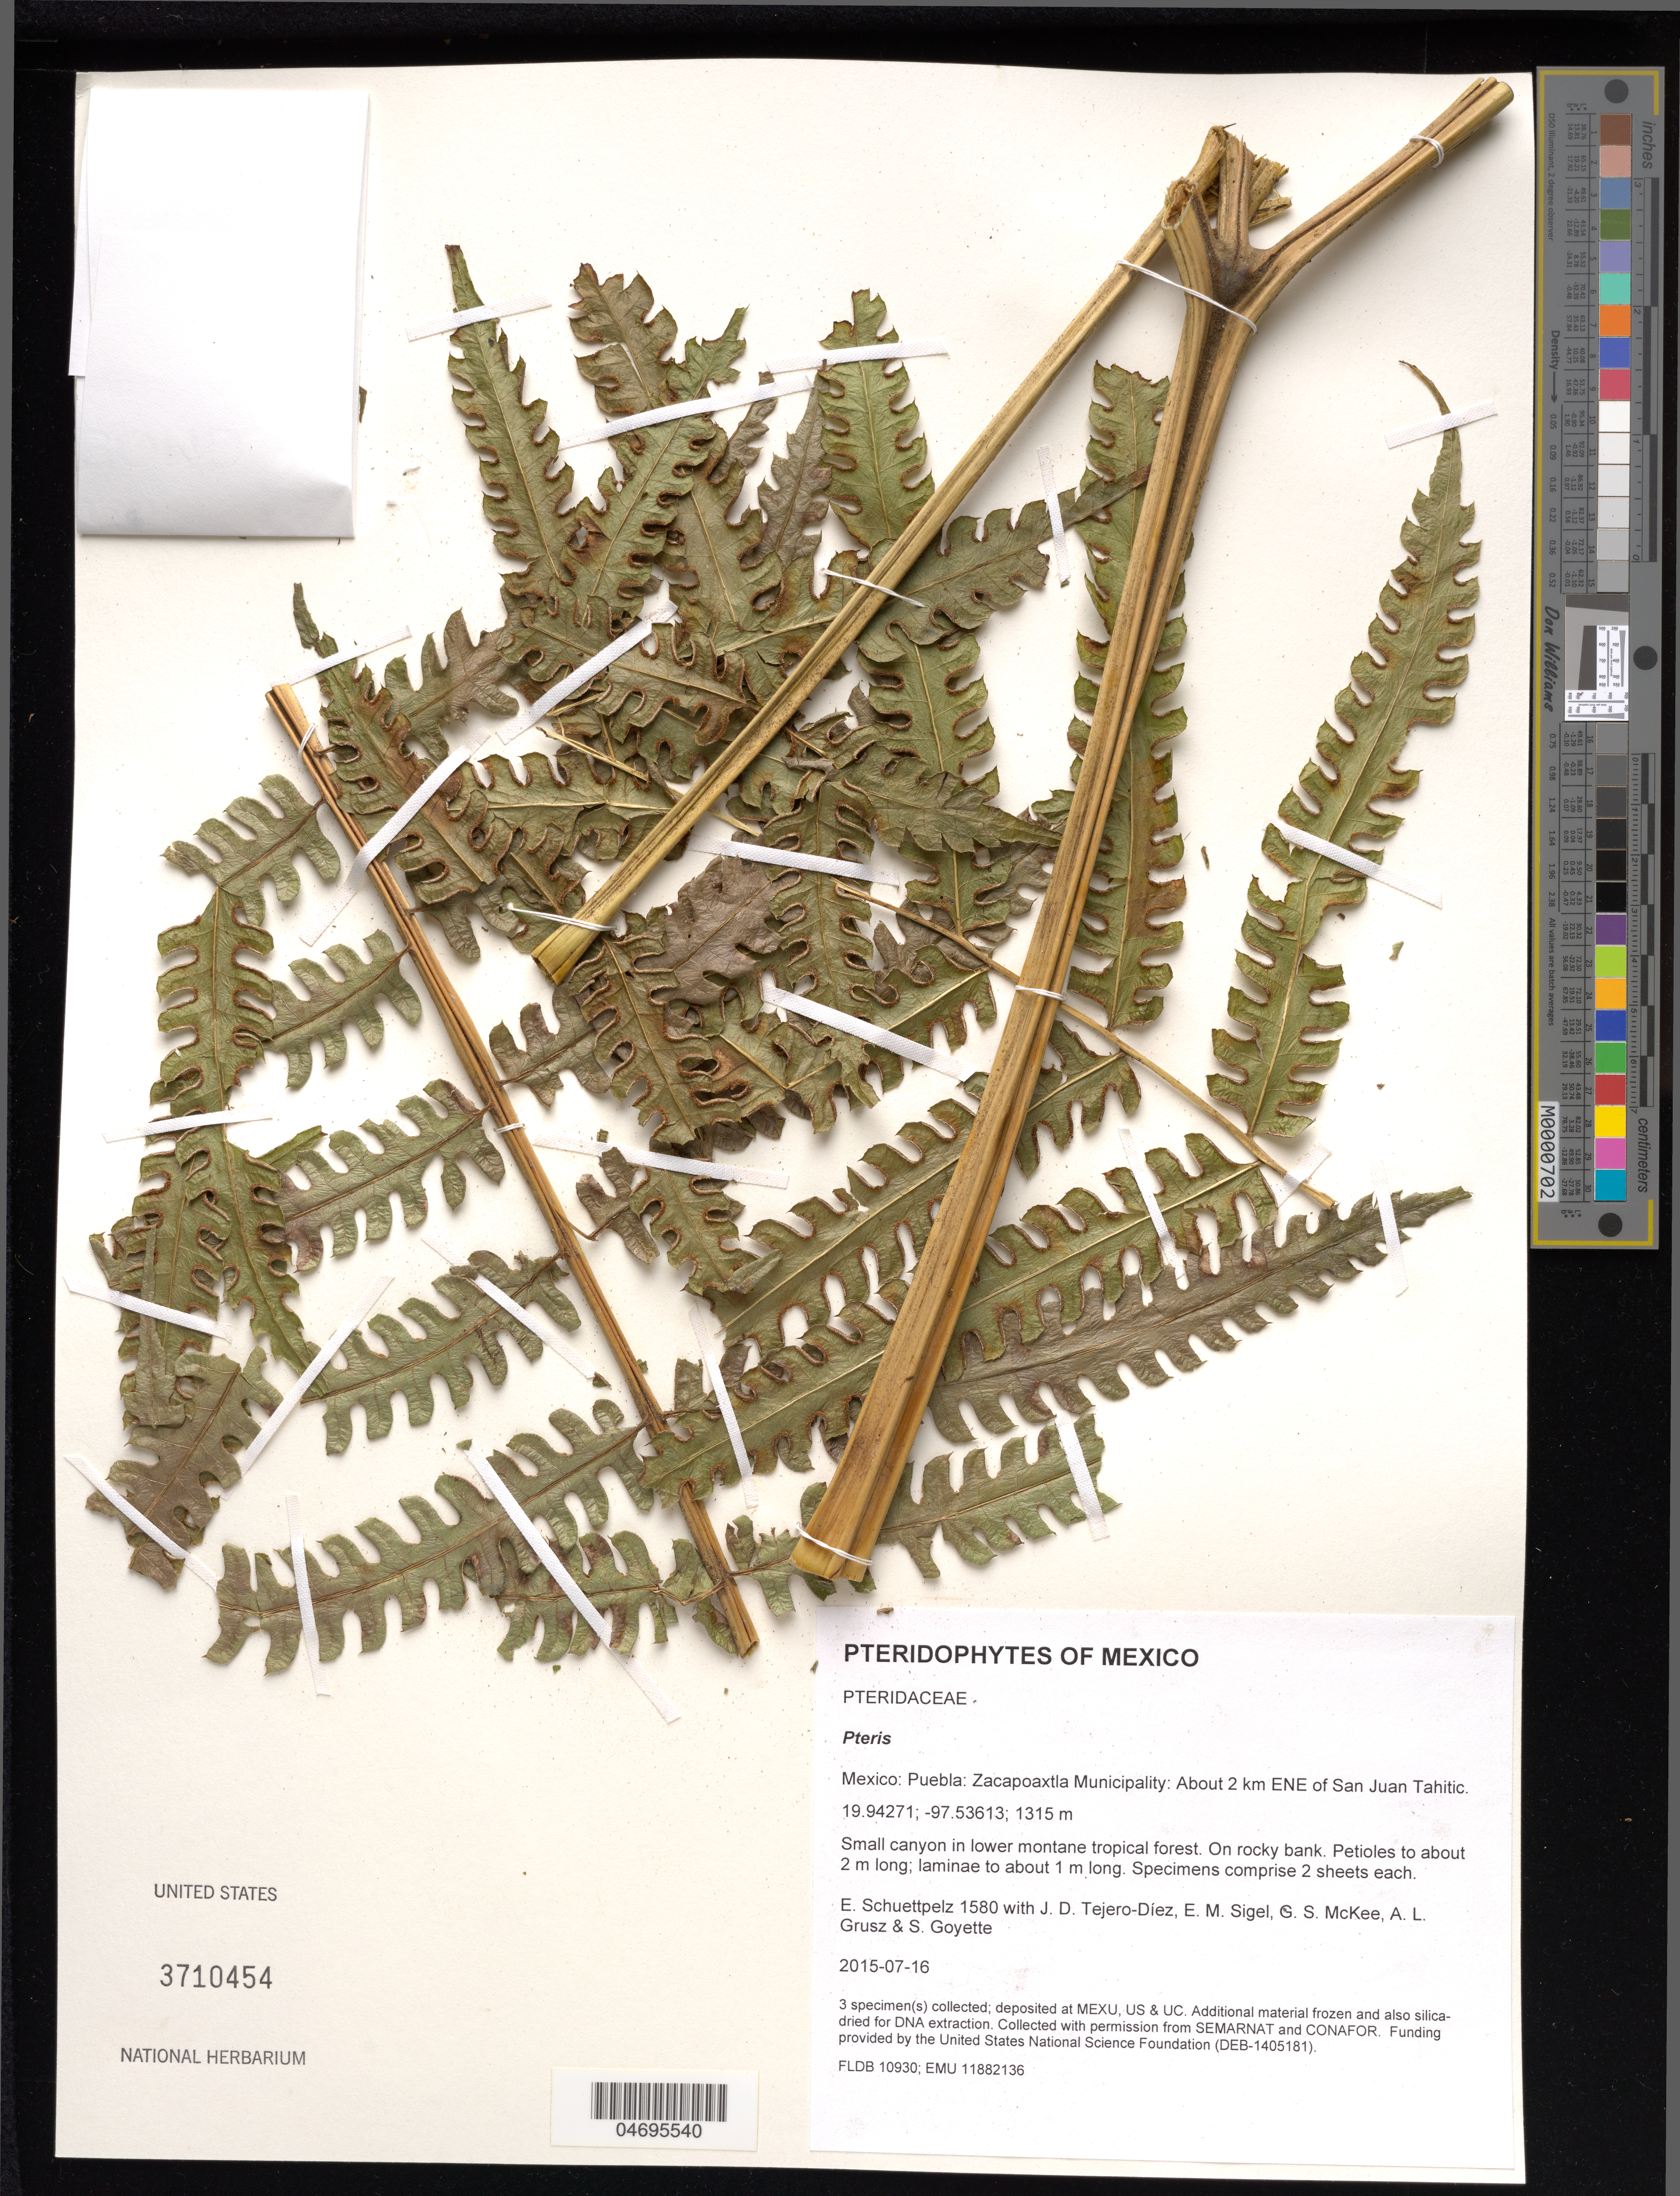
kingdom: Plantae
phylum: Tracheophyta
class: Polypodiopsida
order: Polypodiales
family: Pteridaceae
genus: Pteris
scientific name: Pteris sp.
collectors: E. Schuettpelz, D. Tejero-Díez, E. M. Sigel, G. S. McKee & A. Grusz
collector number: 1580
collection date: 2015-07-16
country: Mexico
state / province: Puebla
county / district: Zacapoaxtla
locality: About 2 km ENE of San Juan Tahitic.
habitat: Small canyon in lower montane tropical forest.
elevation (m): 1315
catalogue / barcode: US 3710454